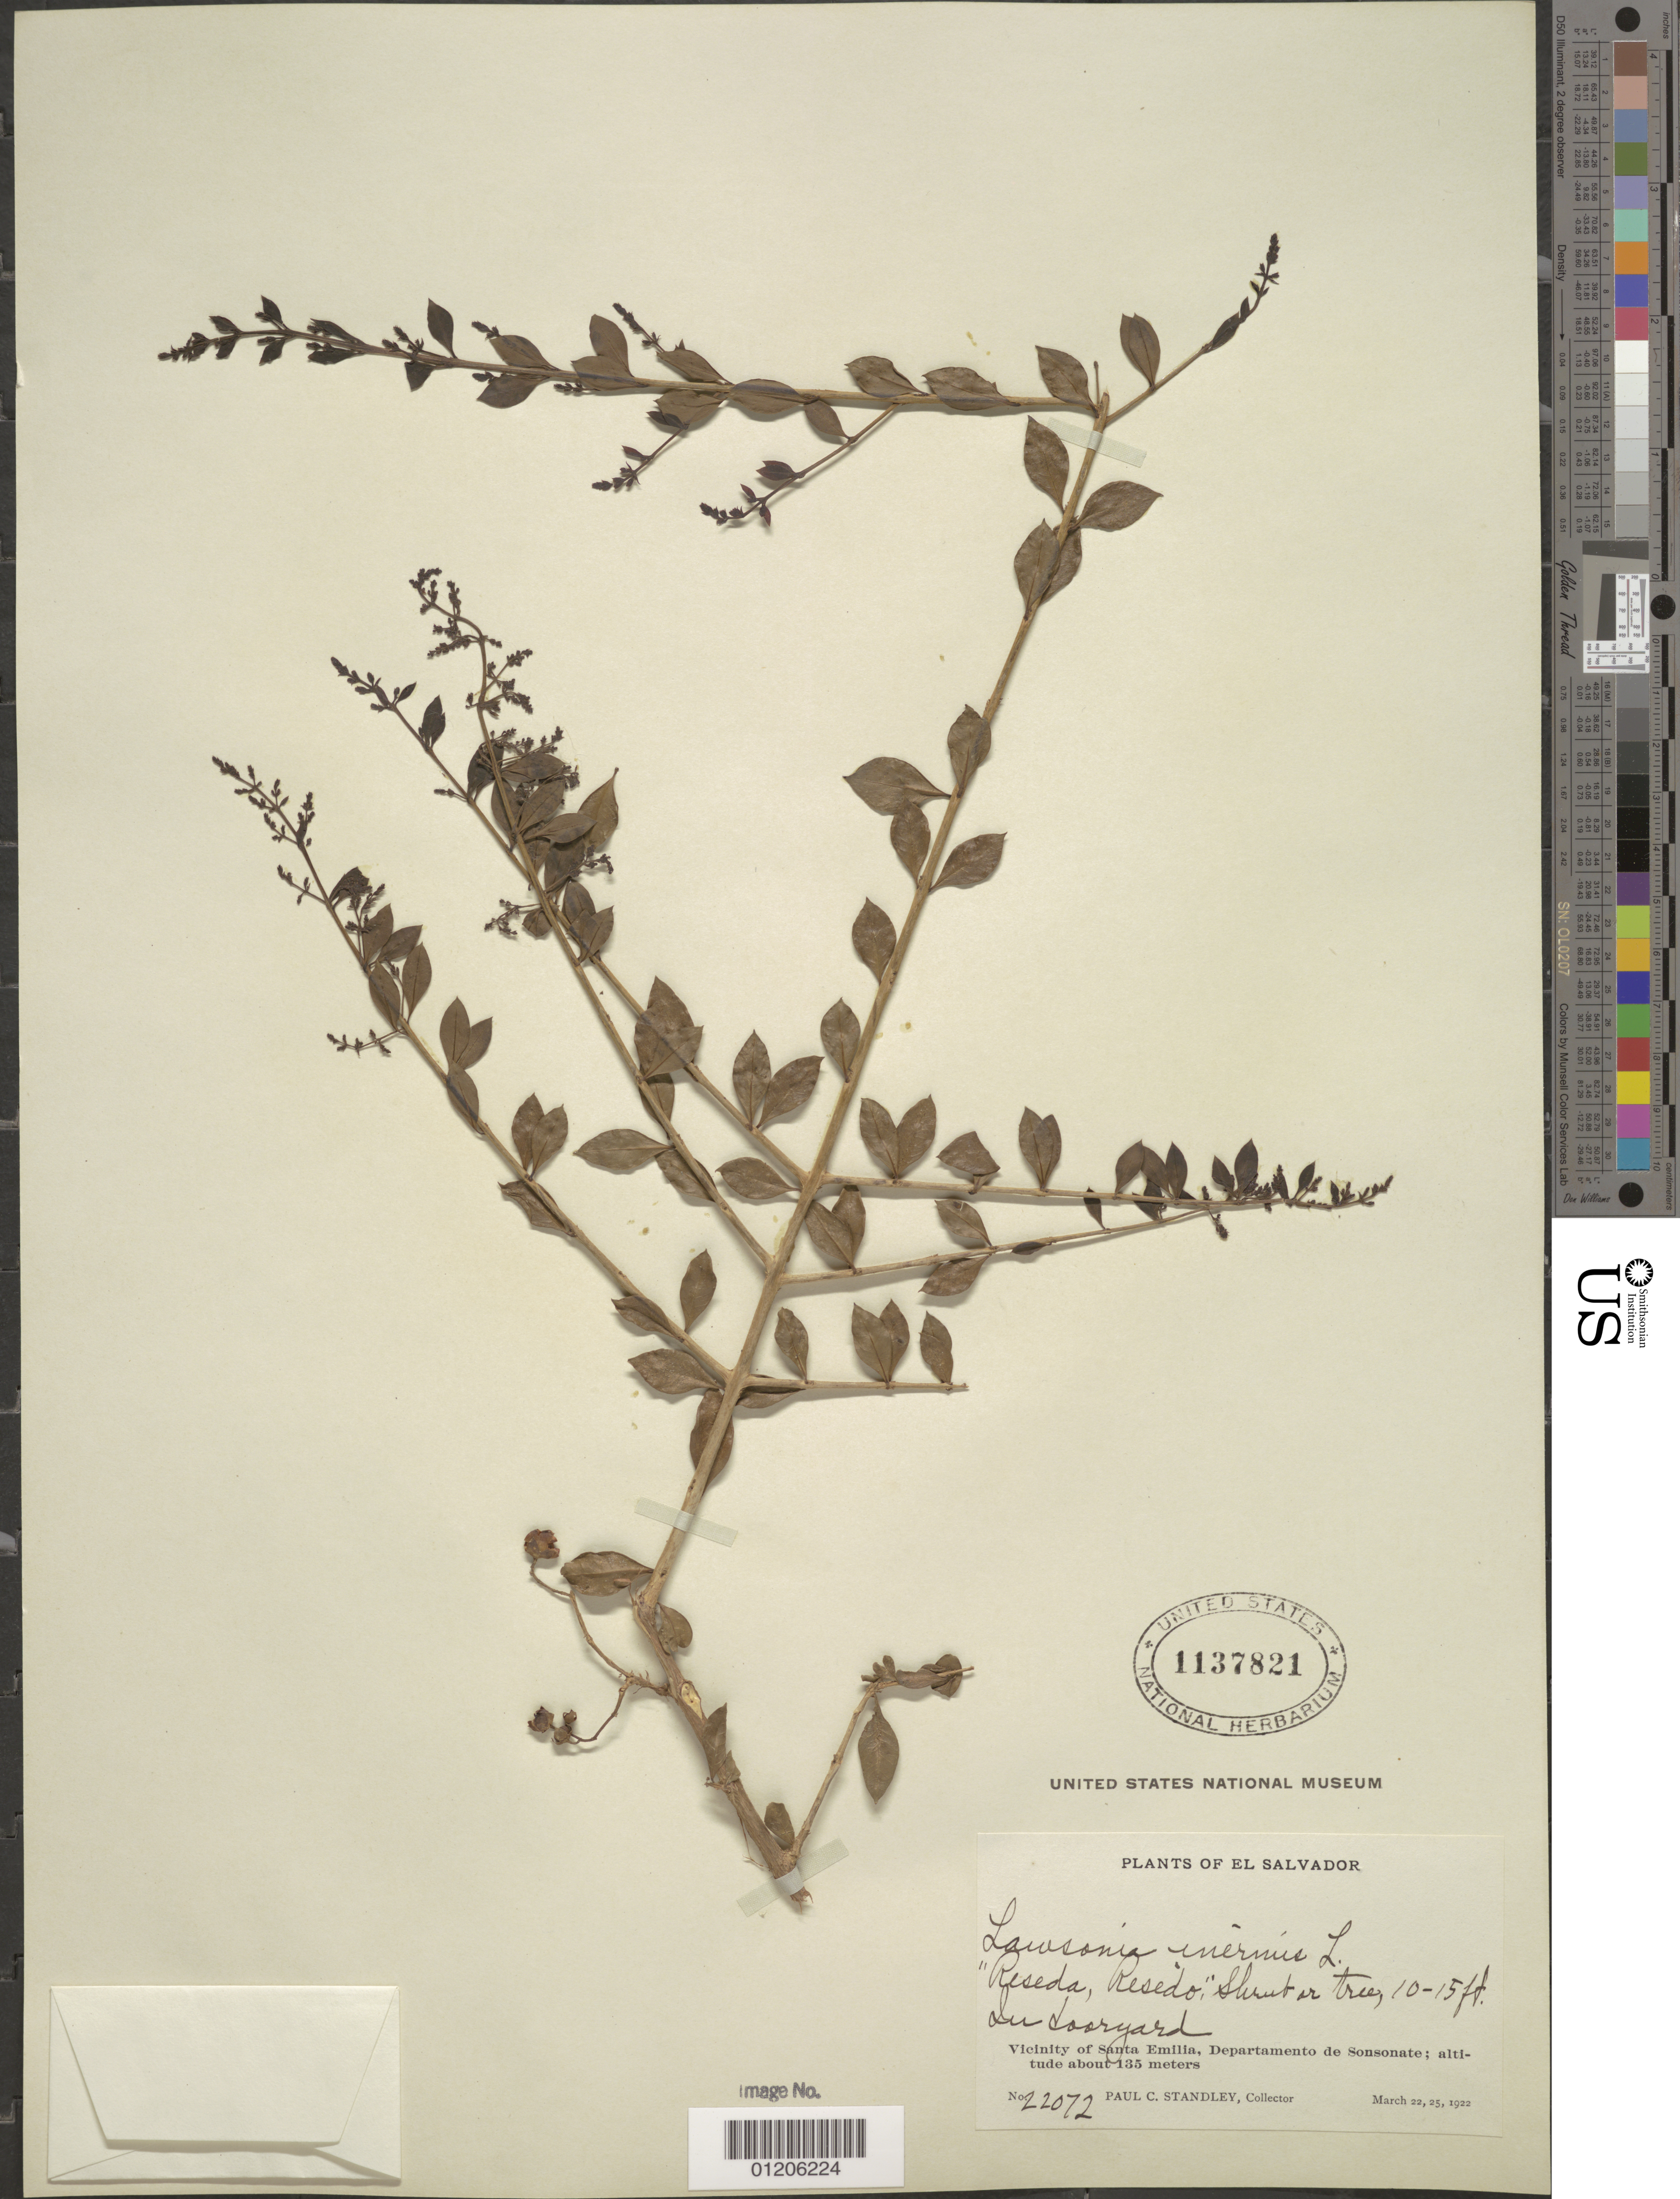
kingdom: Plantae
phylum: Tracheophyta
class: Magnoliopsida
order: Myrtales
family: Lythraceae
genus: Lawsonia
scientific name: Lawsonia inermis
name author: L.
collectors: P. C. Standley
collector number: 22072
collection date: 1922-03-22,1922-03-25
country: El Salvador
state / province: Sonsonate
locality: Vicitity of Santa Emilia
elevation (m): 135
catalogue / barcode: US 1137821